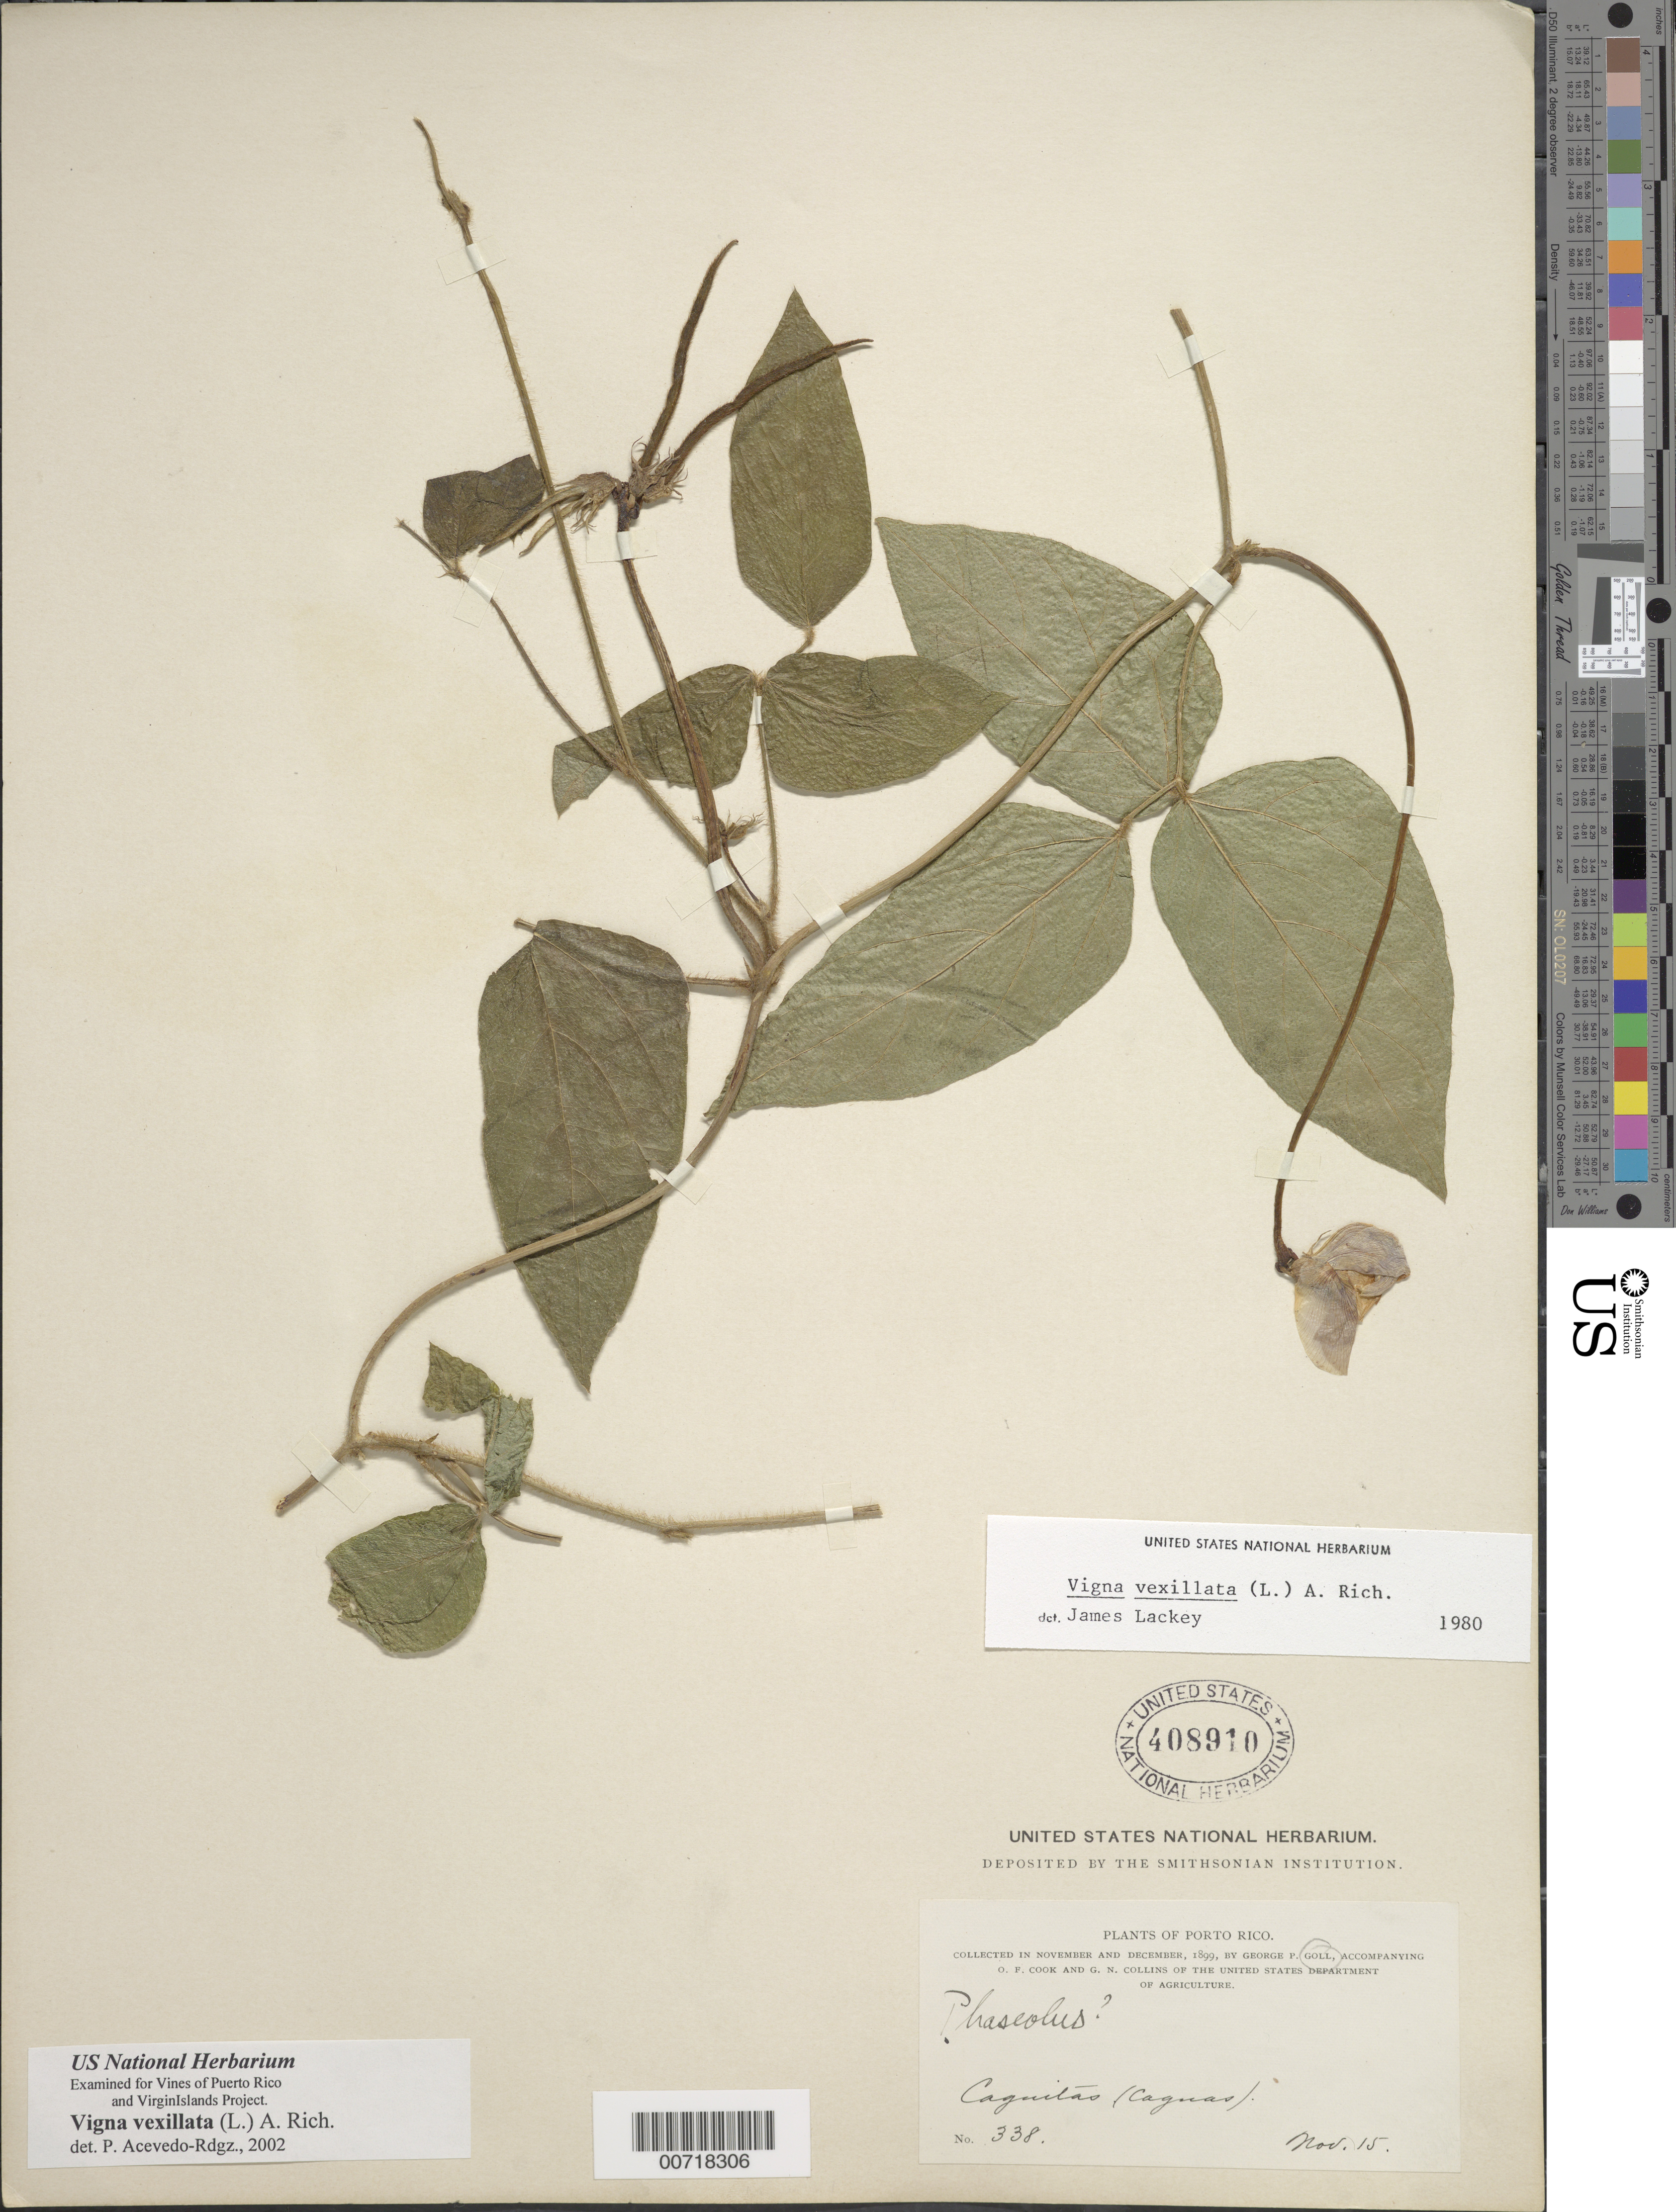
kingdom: Plantae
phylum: Tracheophyta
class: Magnoliopsida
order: Fabales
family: Fabaceae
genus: Vigna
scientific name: Vigna vexillata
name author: (L.) A. Rich.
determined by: Acevedo-Rodríguez, P., (BOT), Smithsonian Institution - National Museum of Natural History (UNITED STATES)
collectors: G. Goll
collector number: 338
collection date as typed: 15 Nov 1899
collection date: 1899-11-15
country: Puerto Rico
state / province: Caguas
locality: Caguitas (Caguas).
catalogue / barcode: US 408910